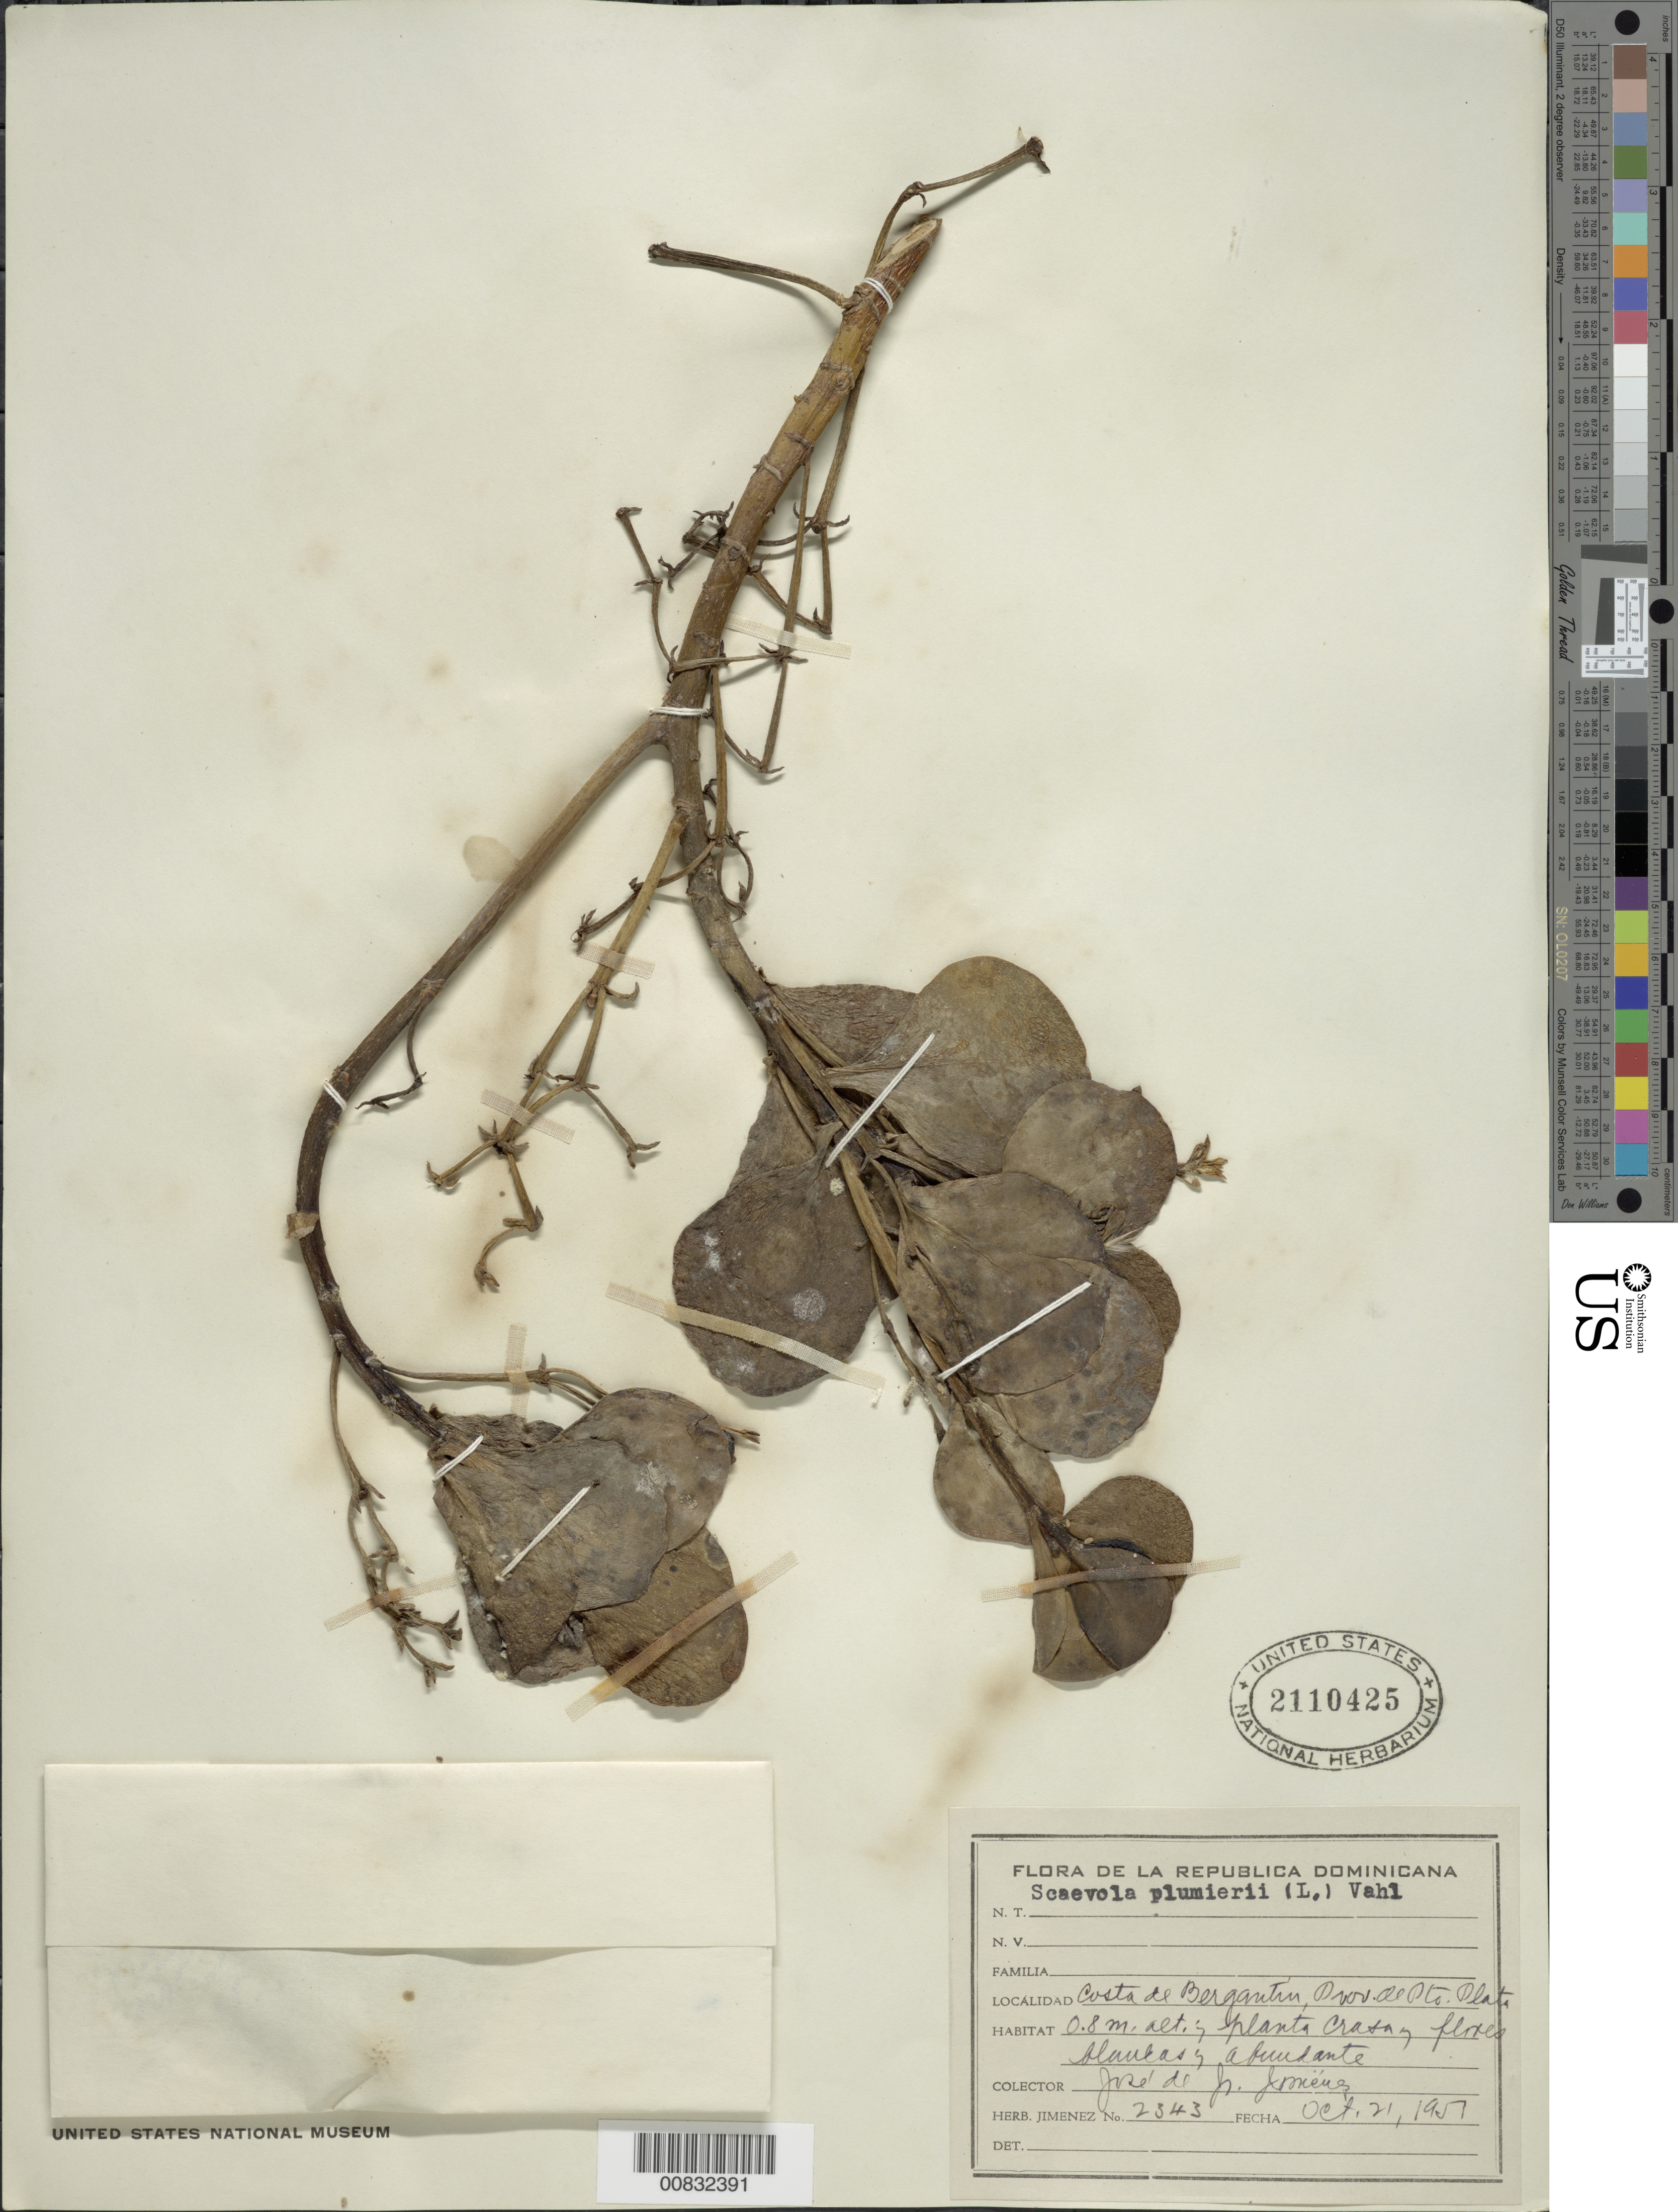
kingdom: Plantae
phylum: Tracheophyta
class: Magnoliopsida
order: Asterales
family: Goodeniaceae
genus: Scaevola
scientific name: Scaevola plumieri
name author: (L.) Vahl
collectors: J. J. Jiménez Almonte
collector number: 2343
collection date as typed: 21 Oct 1957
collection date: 1957-10-21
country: Dominican Republic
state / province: Puerto Plata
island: Hispaniola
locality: Costa de Bergantin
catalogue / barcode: US 2110425